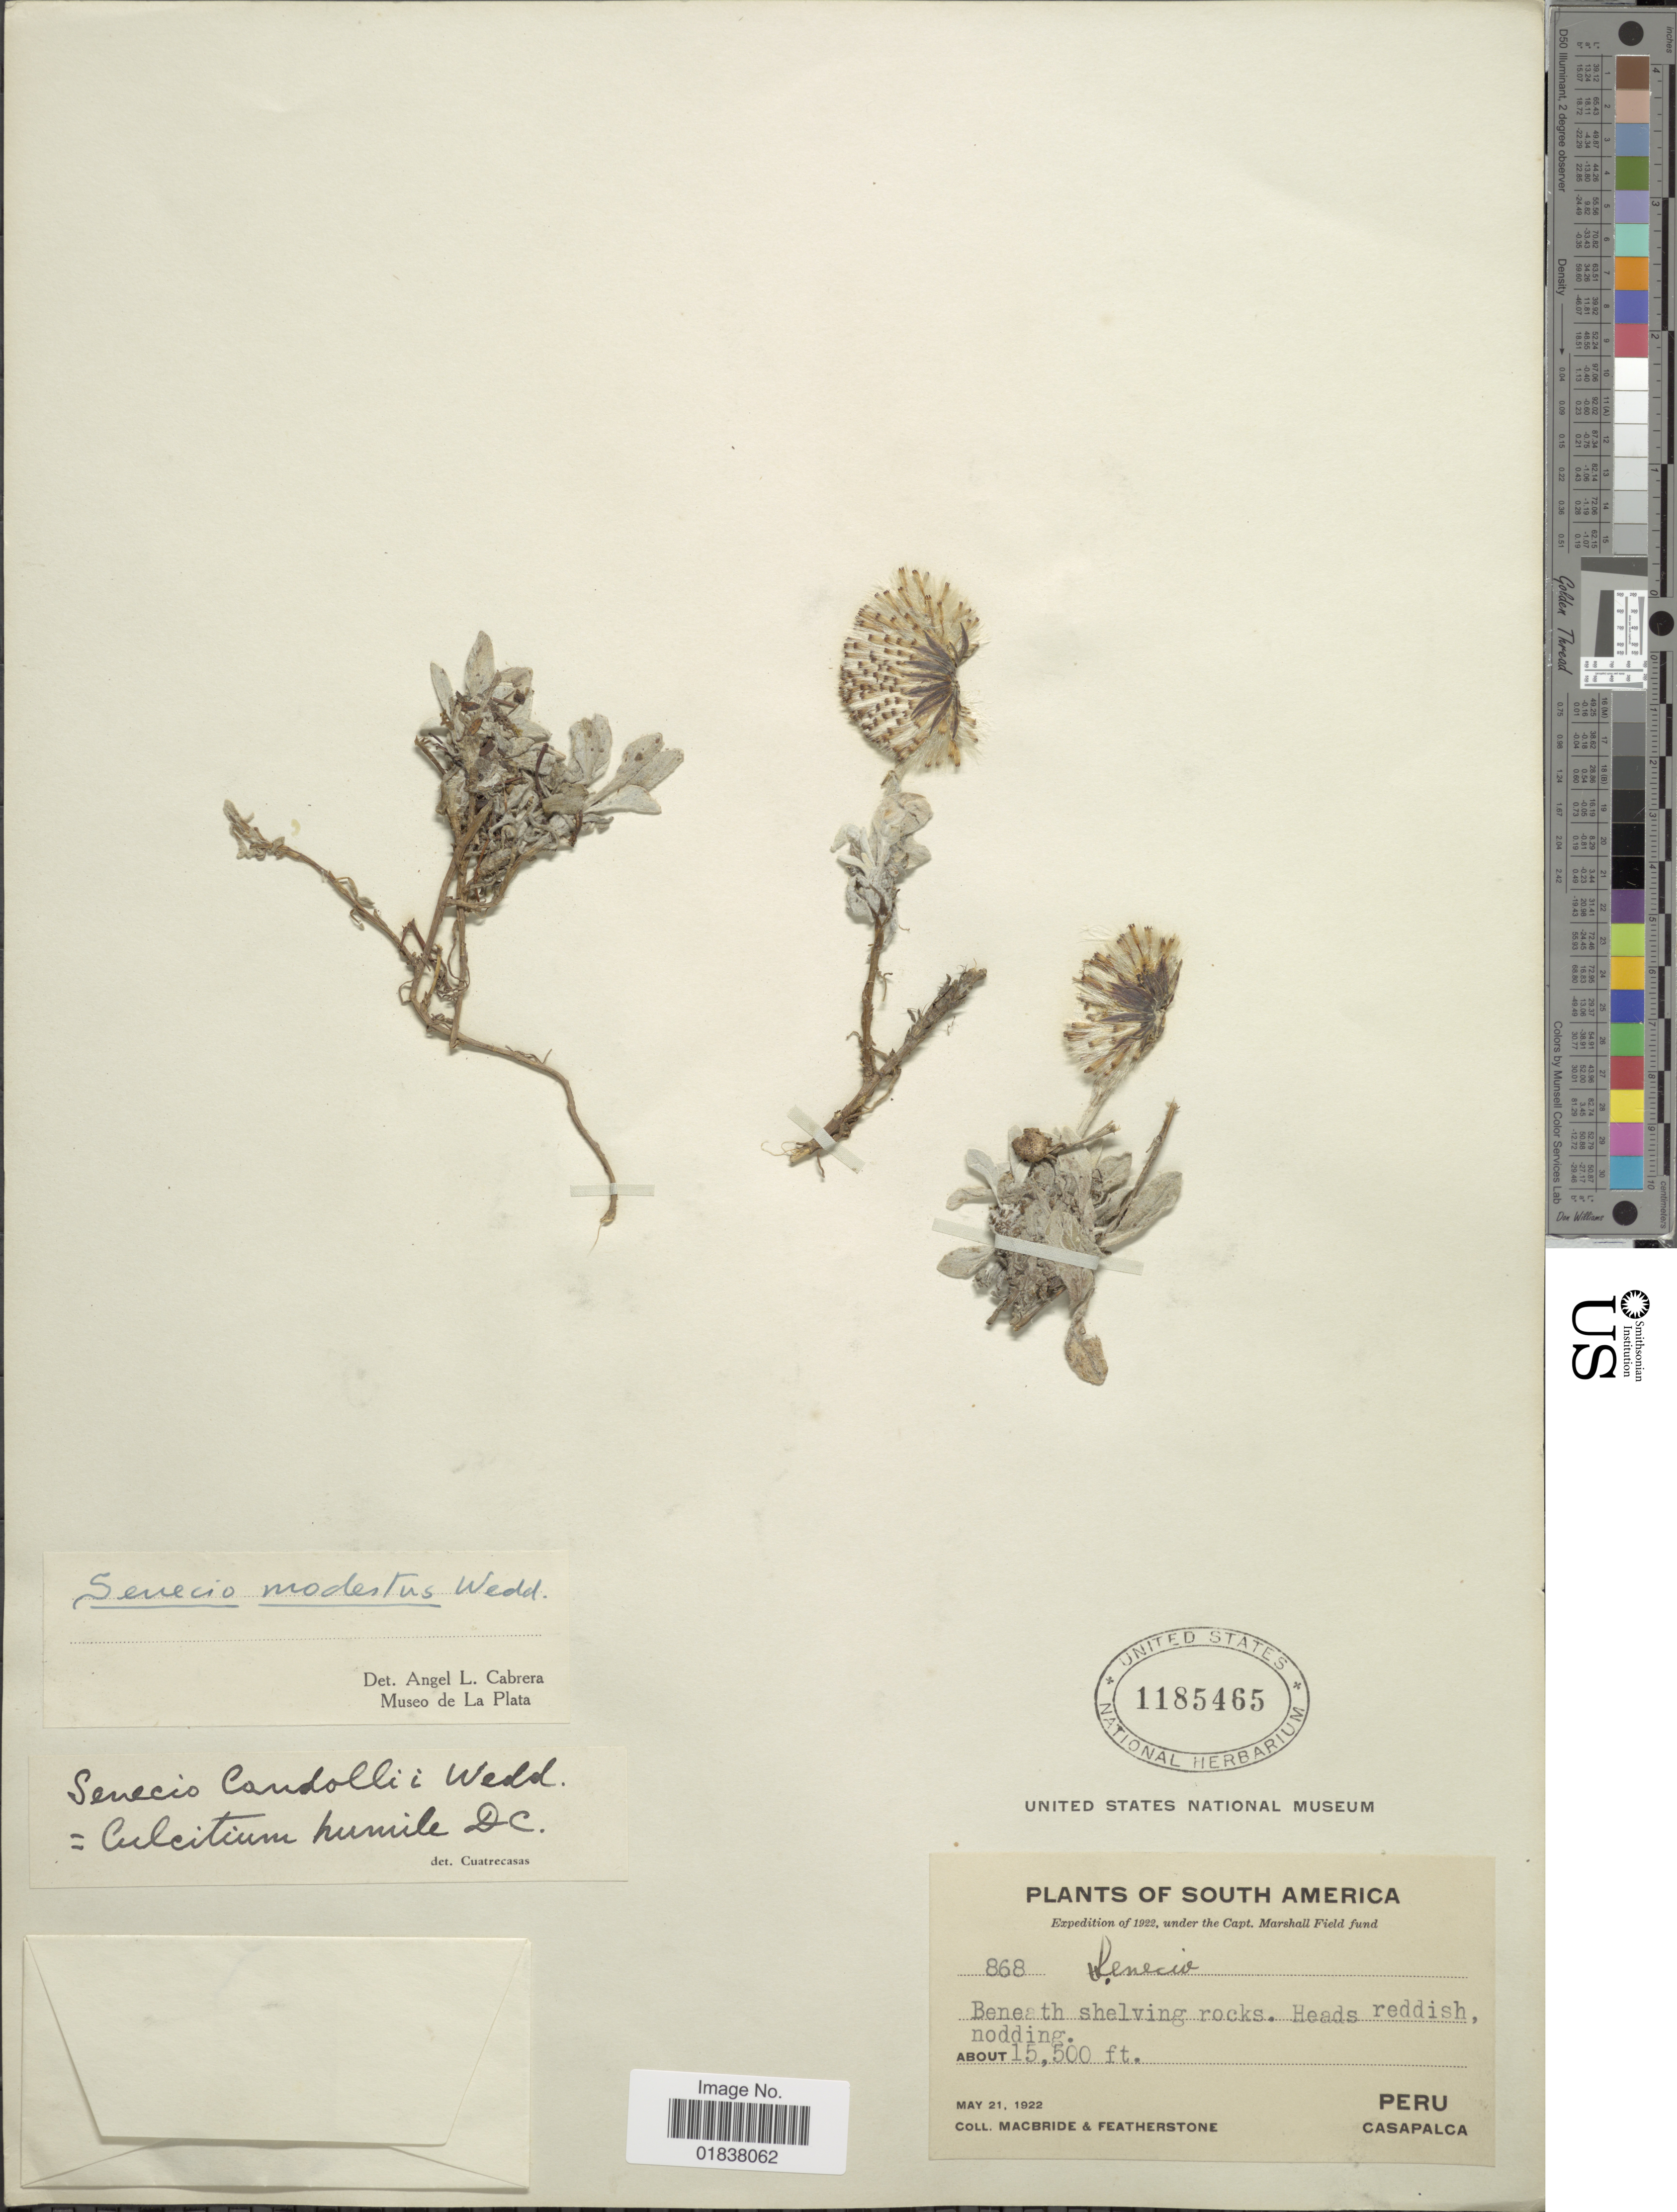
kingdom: Plantae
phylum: Tracheophyta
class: Magnoliopsida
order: Asterales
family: Asteraceae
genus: Senecio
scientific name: Senecio candollei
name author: Wedd.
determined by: Salomon, Luciana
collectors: J. F. Macbride & -. Featherstone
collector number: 868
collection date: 1922-05-21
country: Peru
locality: South America, Casapalca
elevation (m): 4724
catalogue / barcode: US 1185465